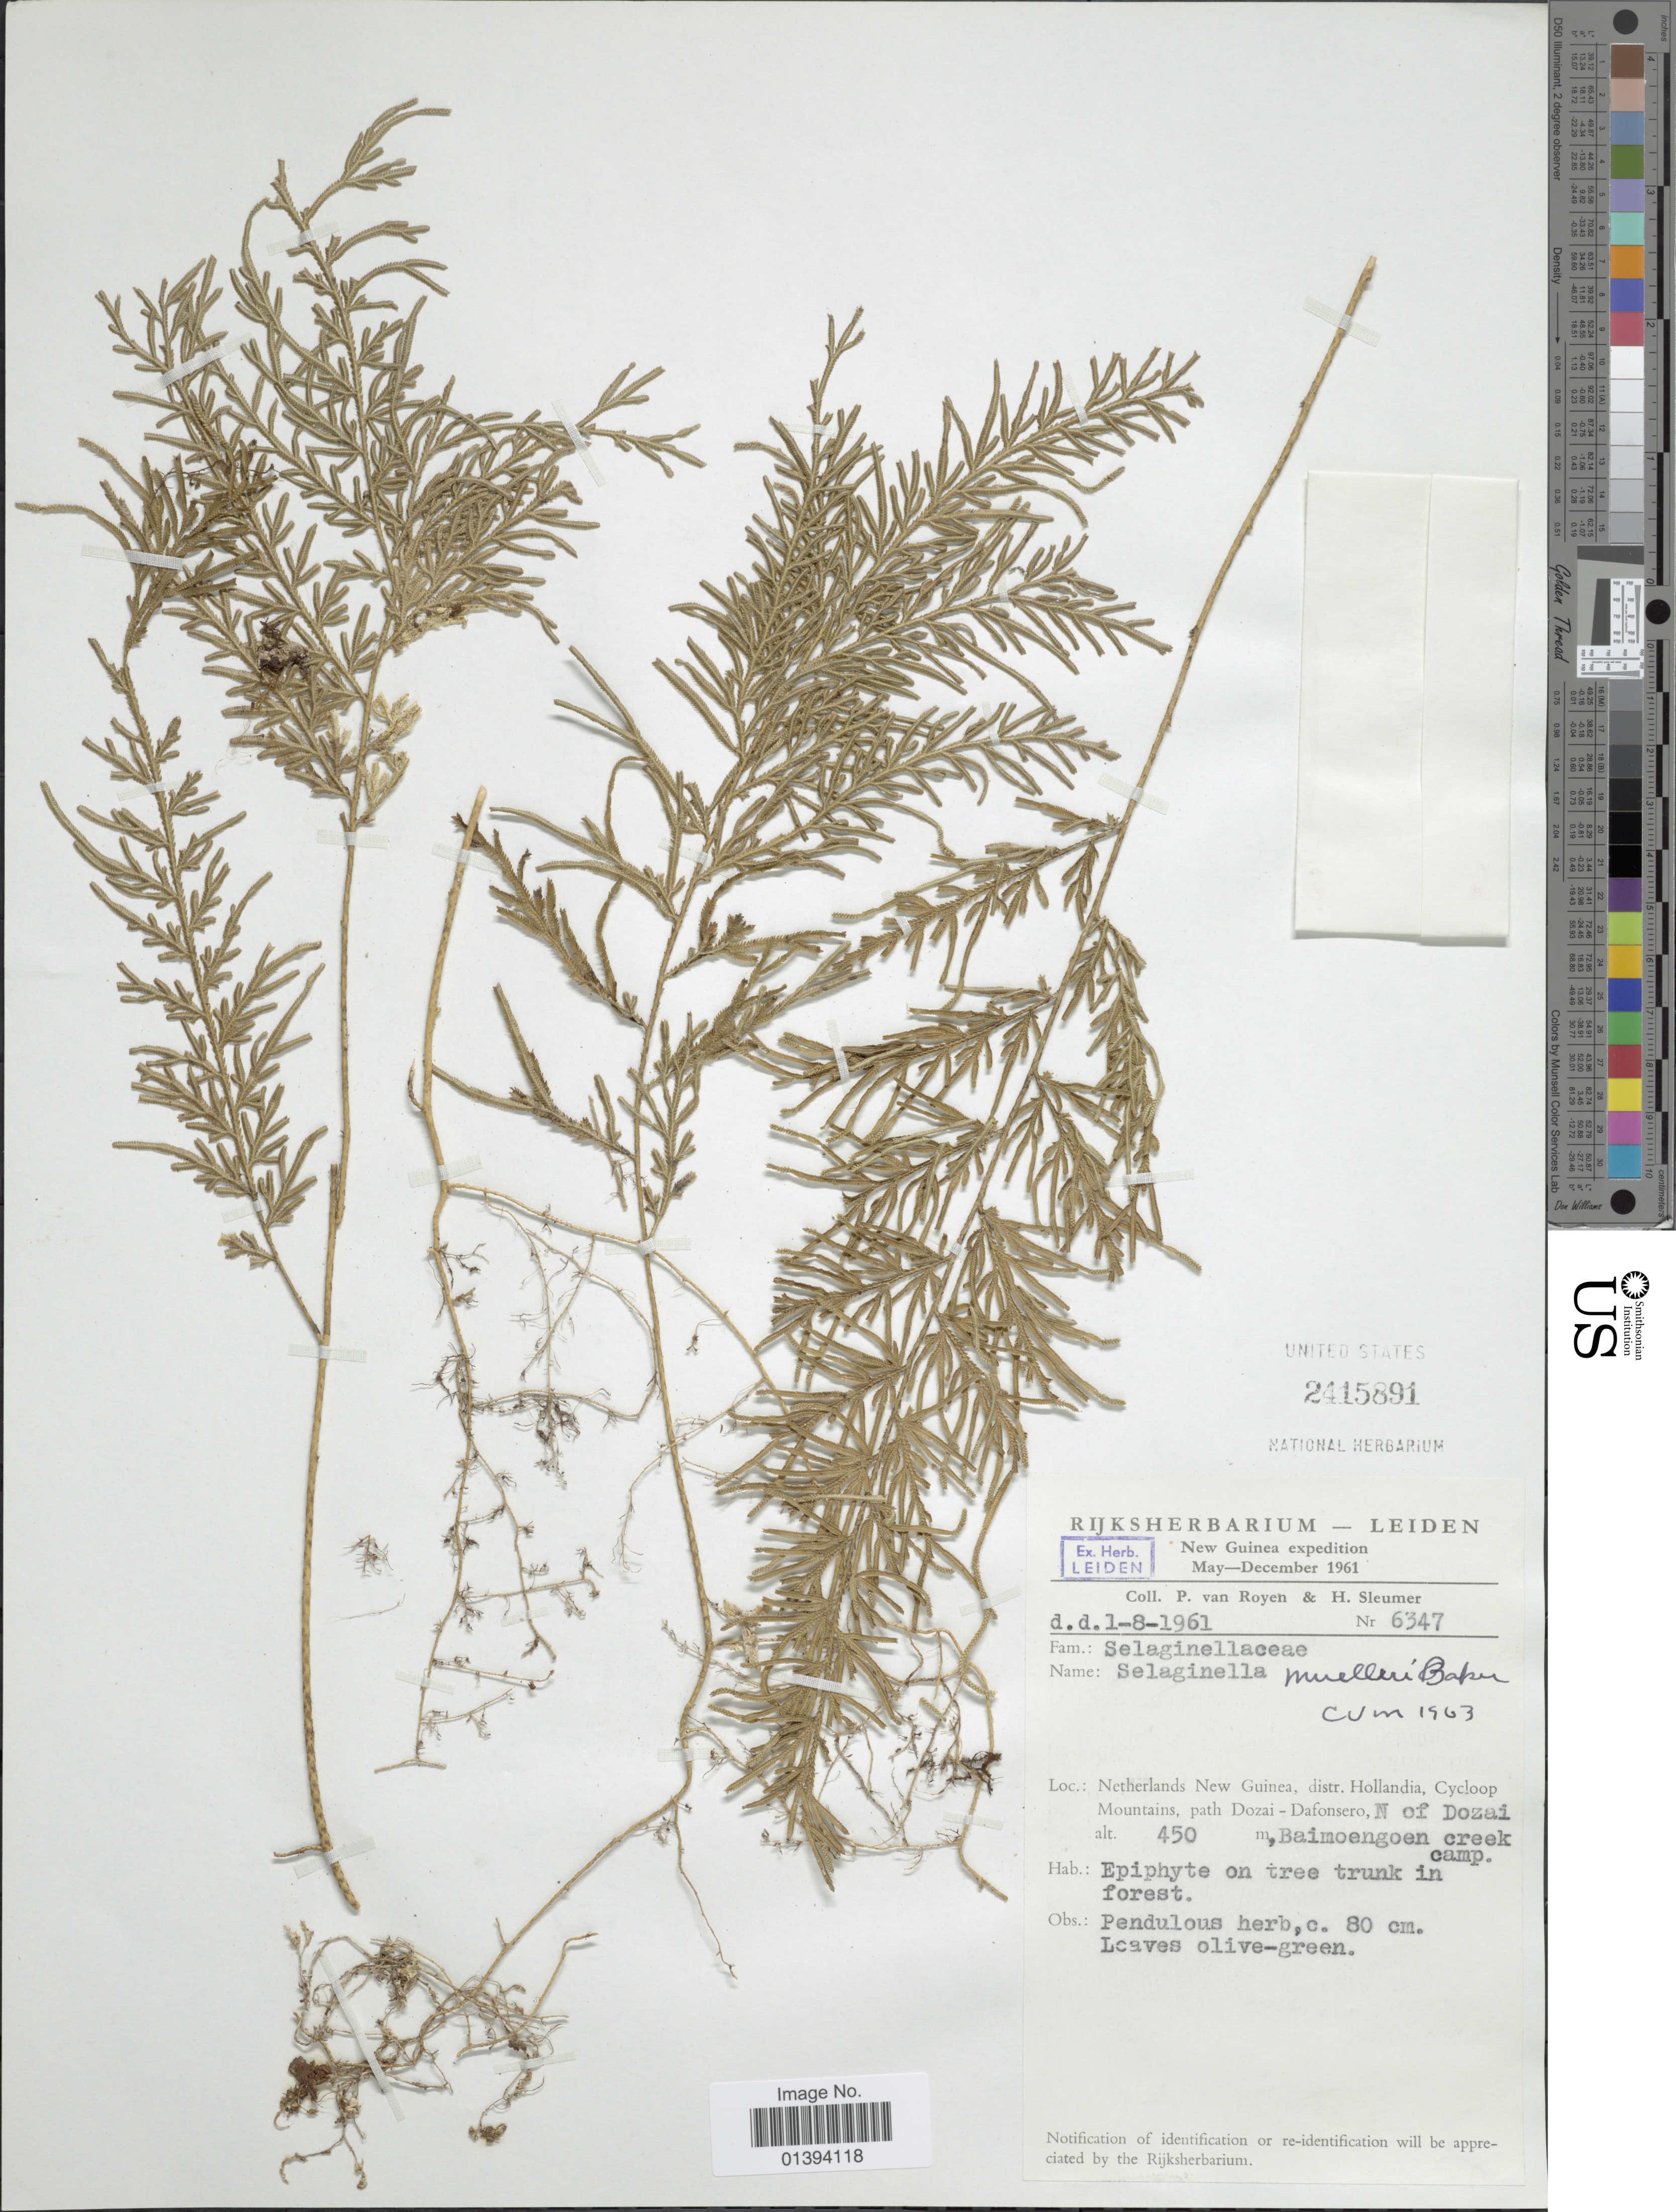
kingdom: Plantae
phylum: Tracheophyta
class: Lycopodiopsida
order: Selaginellales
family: Selaginellaceae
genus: Selaginella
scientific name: Selaginella muelleri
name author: Baker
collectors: P. van Royen & H. O. Sleumer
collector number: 6347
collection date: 1961-08-01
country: Indonesia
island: New Guinea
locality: Netherlands New Guinea, distr. Hollandia, Cycloop Mountains, path Dozai-Dafonsero, N of Dozai Baimoengoen creek camp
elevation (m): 450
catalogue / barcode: US 2415891